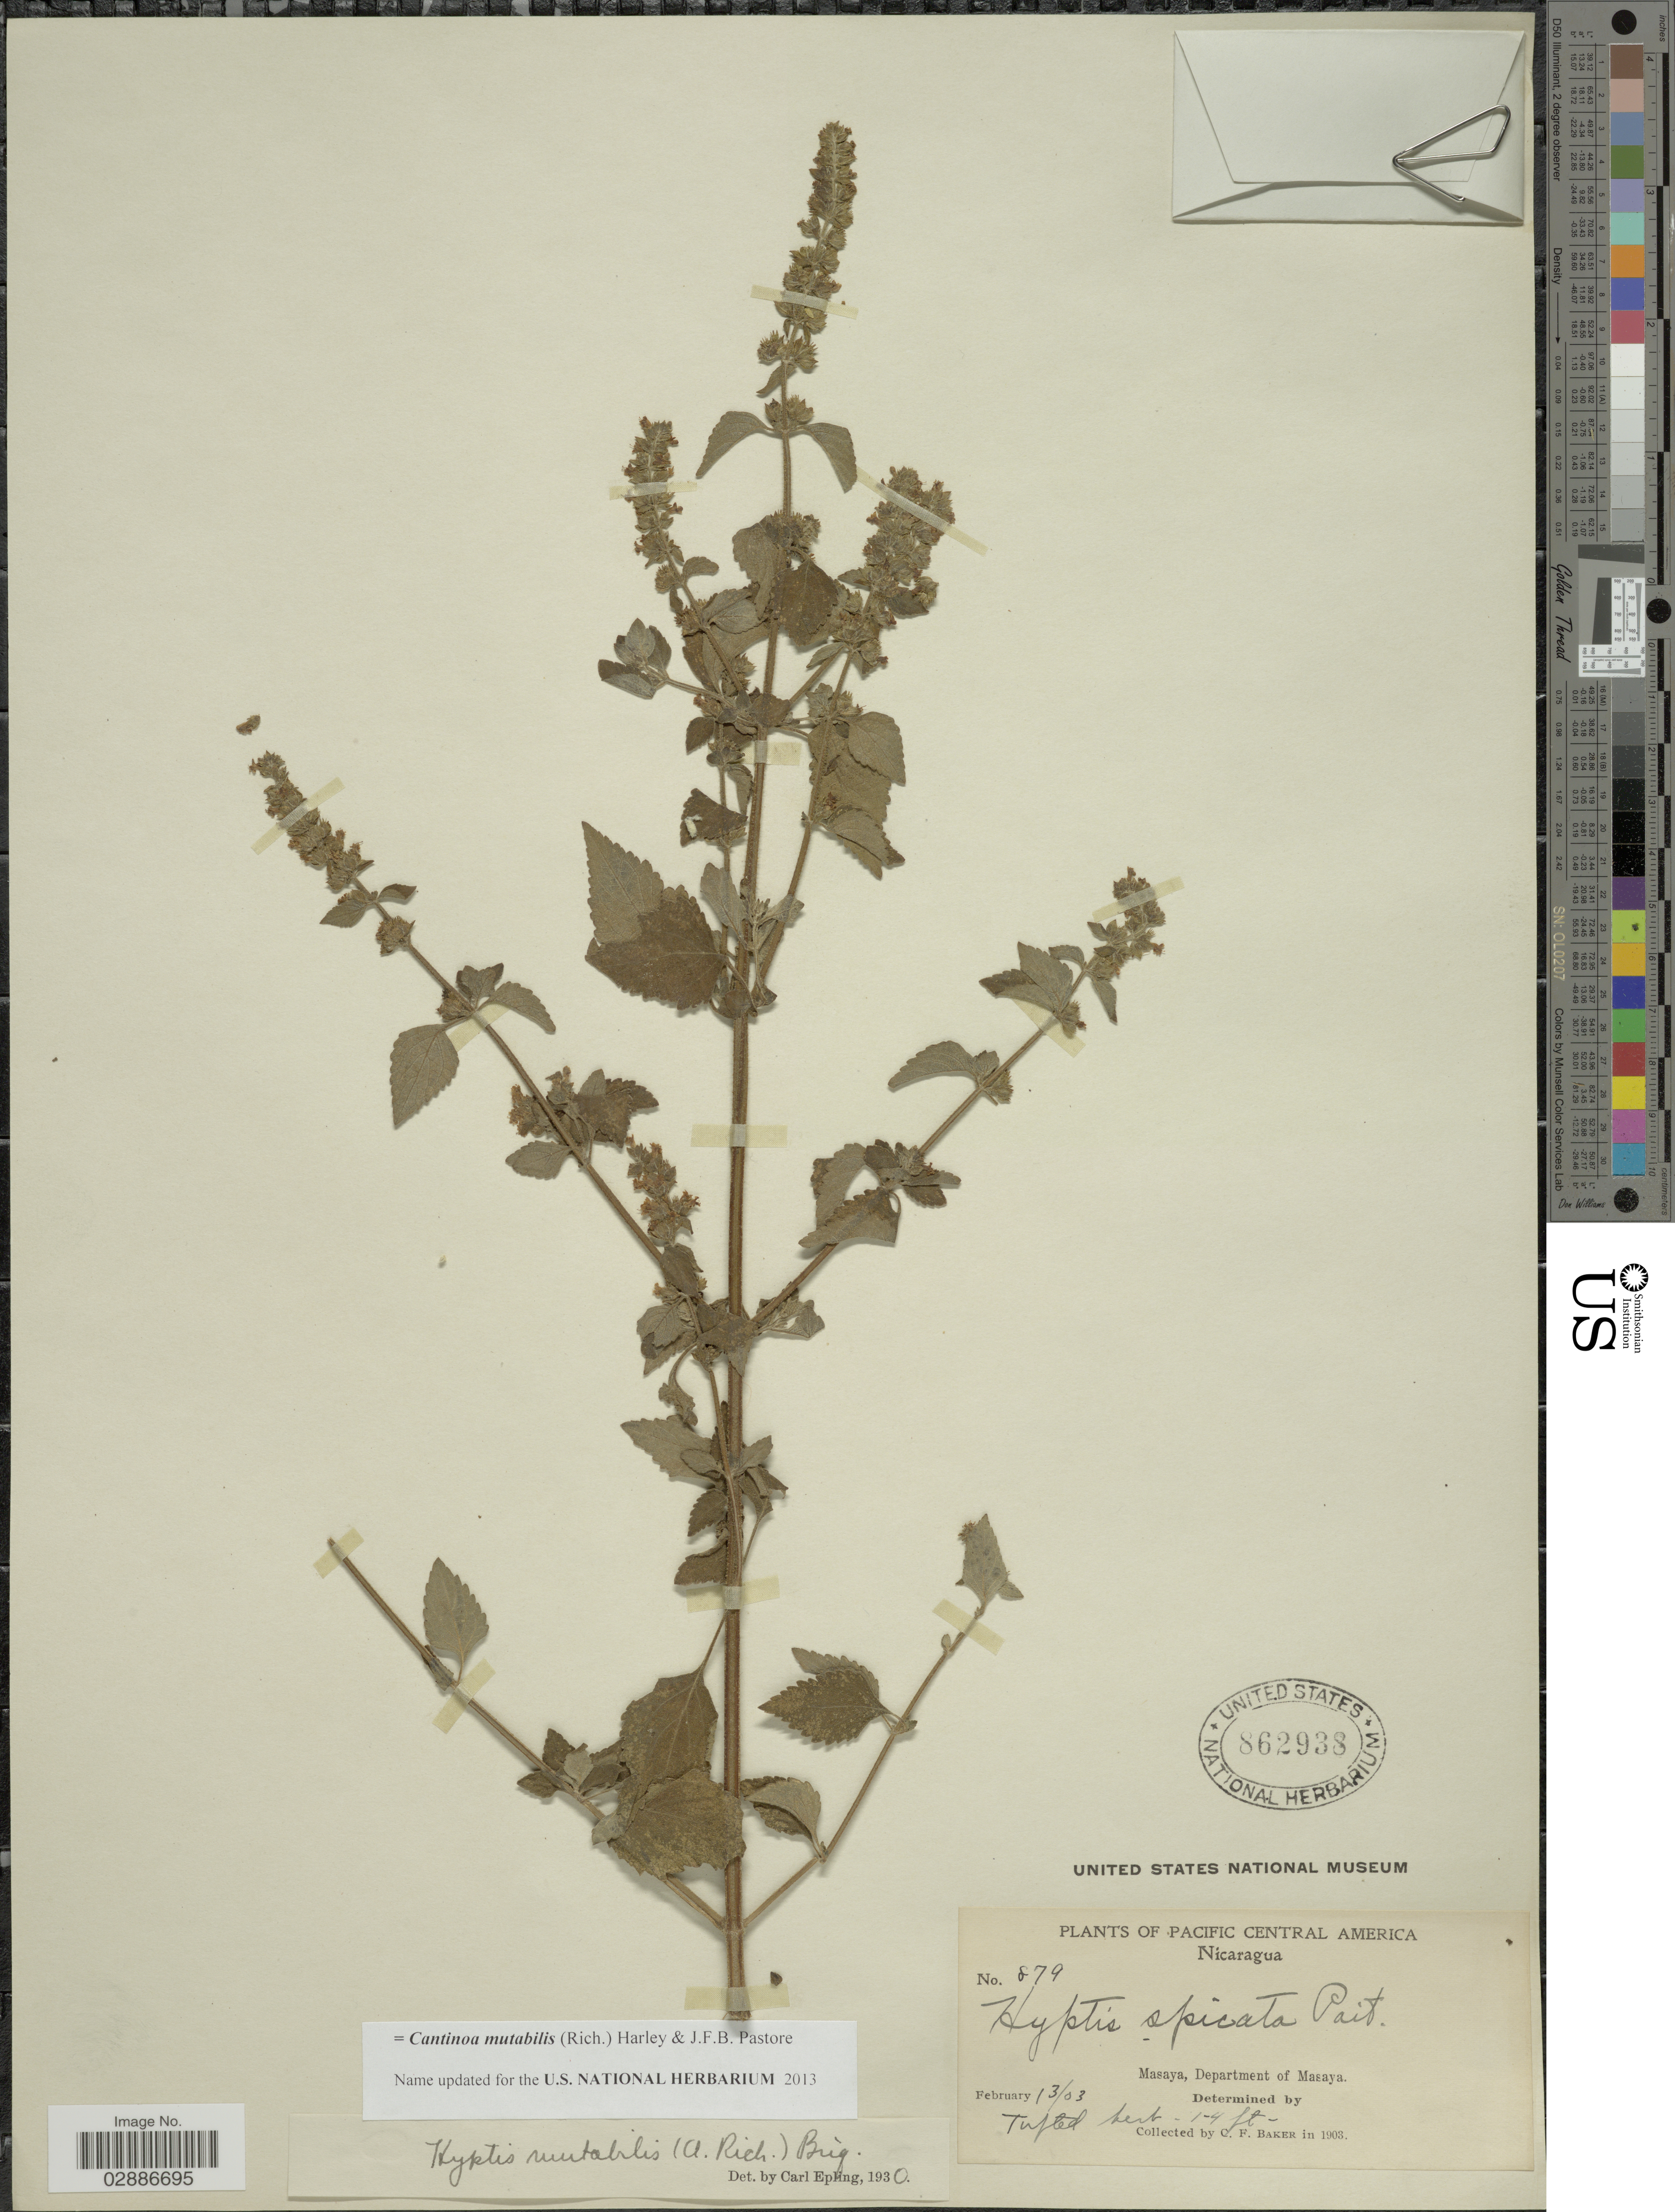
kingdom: Plantae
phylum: Tracheophyta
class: Magnoliopsida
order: Lamiales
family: Lamiaceae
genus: Cantinoa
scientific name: Cantinoa mutabilis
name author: (Epling) Harley & J.F.B. Pastore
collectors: C. F. Baker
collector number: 879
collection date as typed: Transcribed d/m/y: 13/2/3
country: Nicaragua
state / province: Masaya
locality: Department of Masaya. Pacific Central America.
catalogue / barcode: US 862938